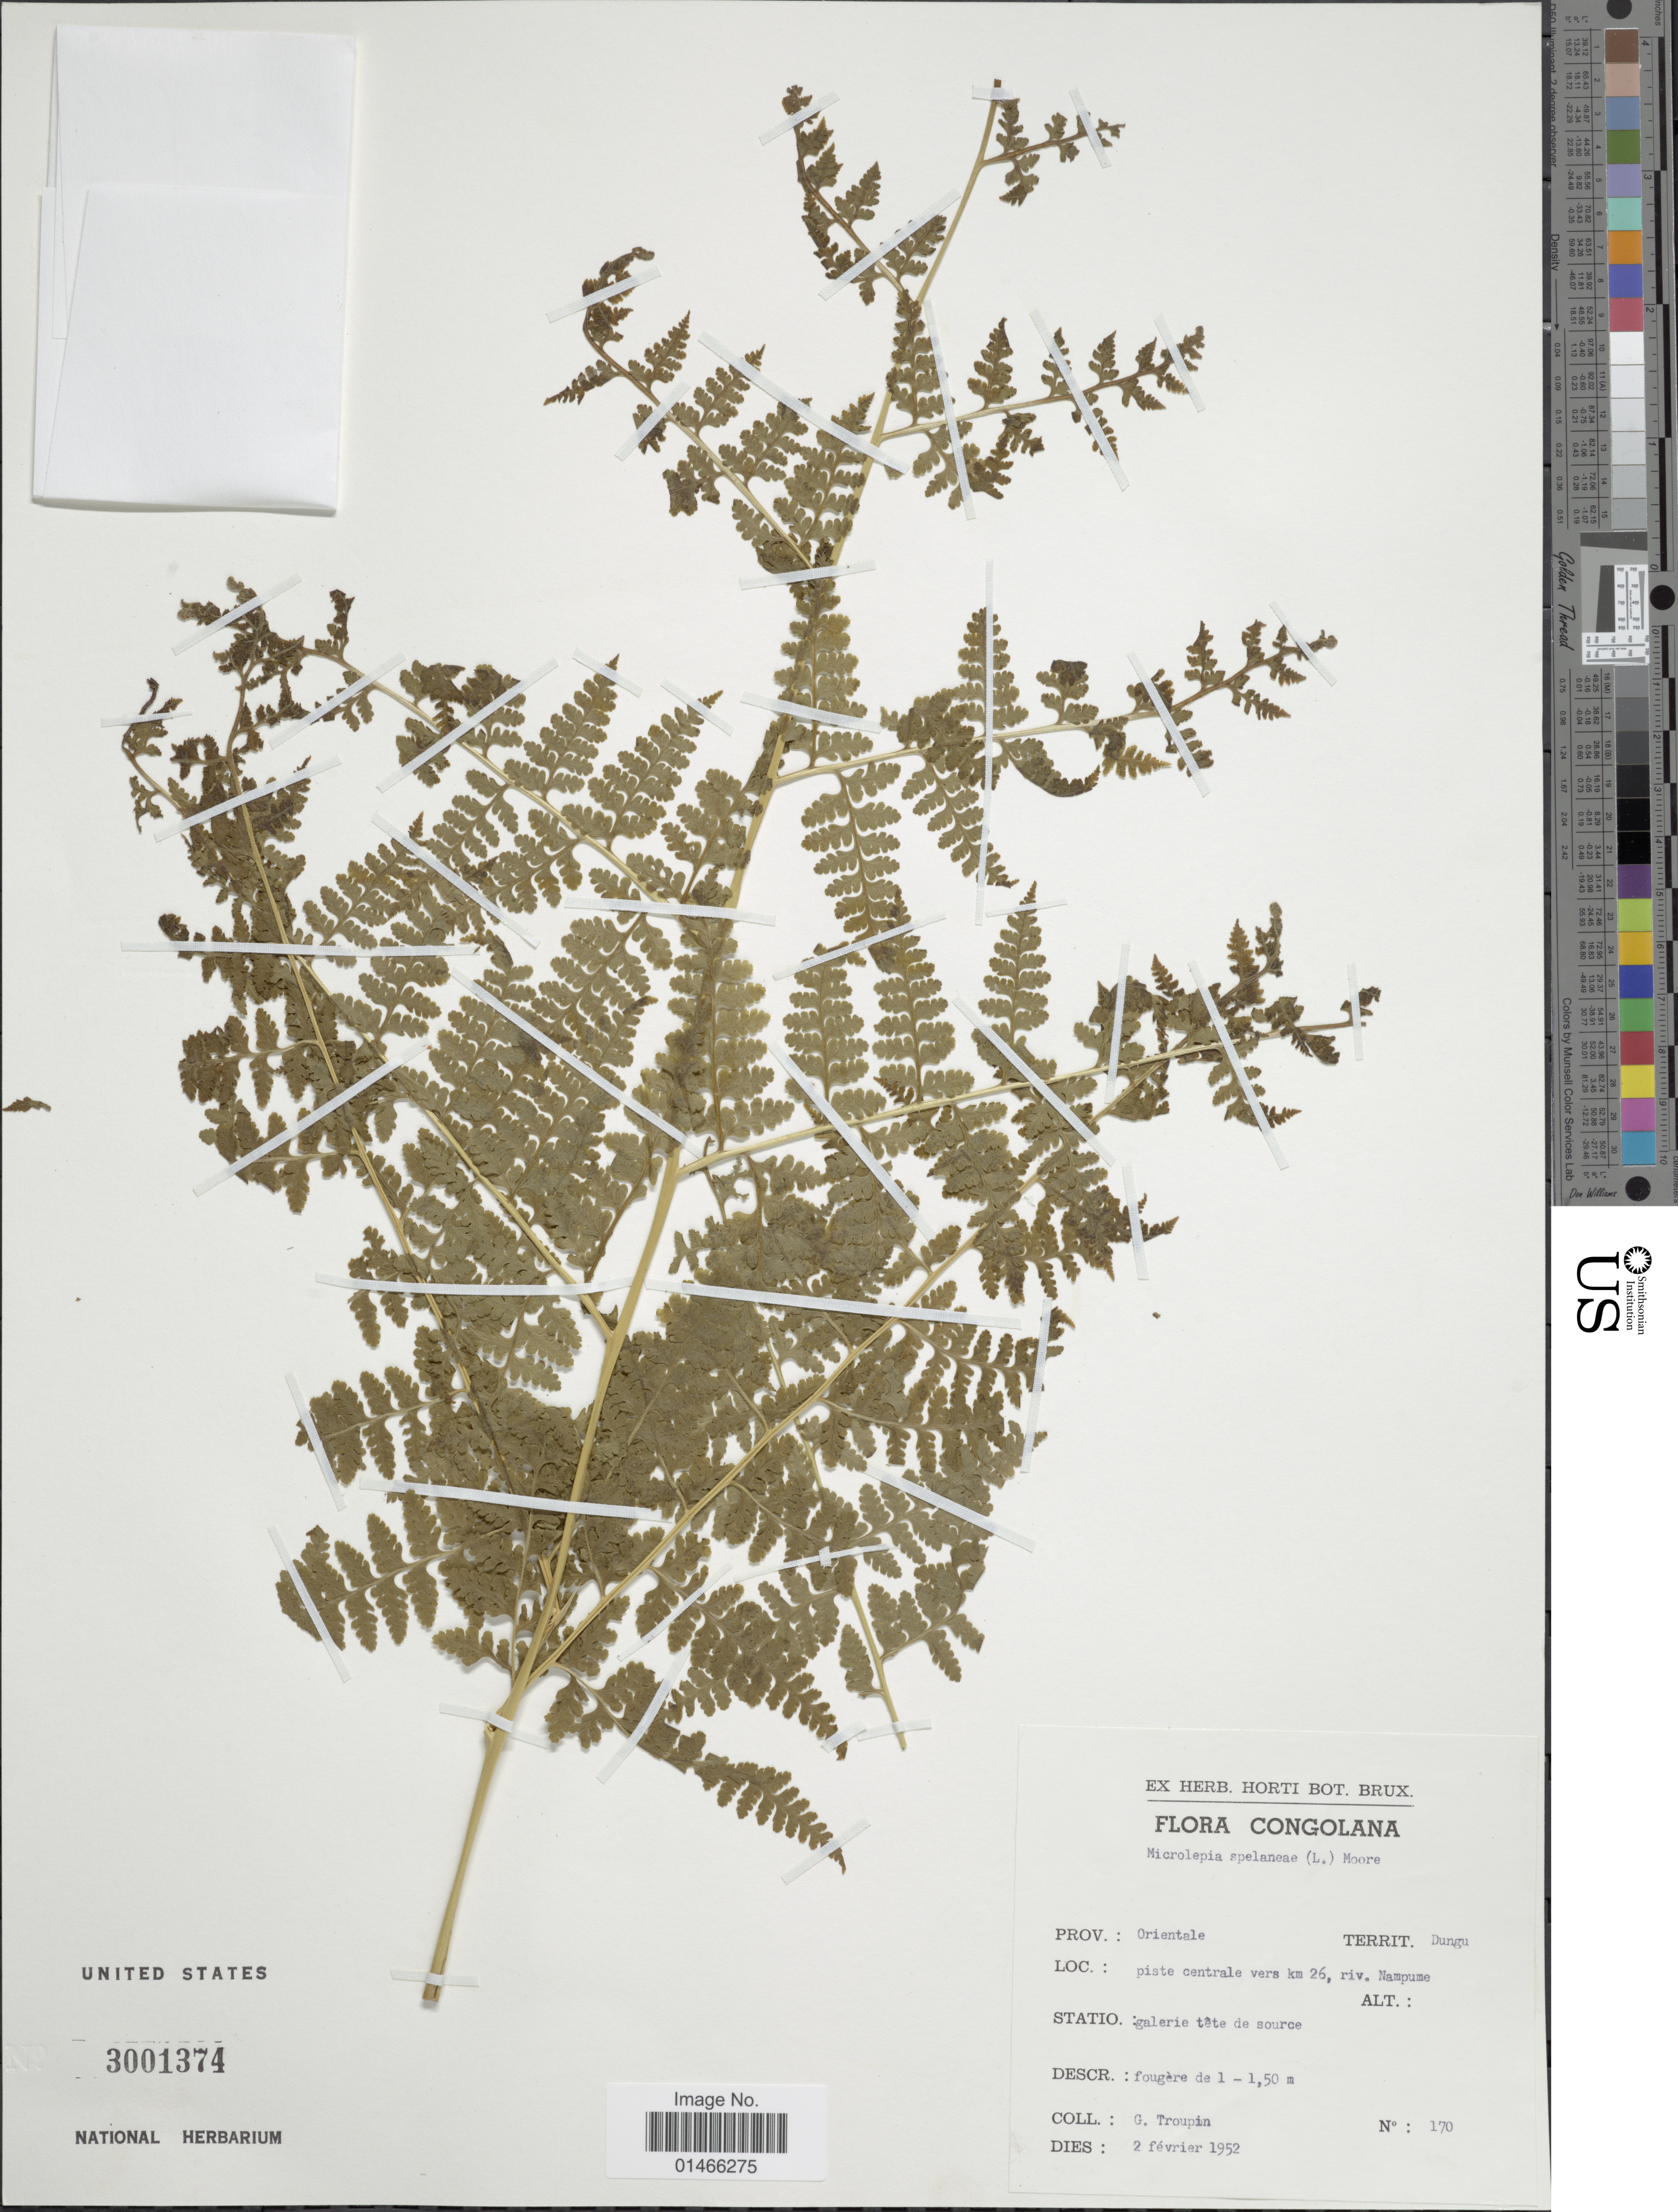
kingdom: Plantae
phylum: Tracheophyta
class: Polypodiopsida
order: Polypodiales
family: Dennstaedtiaceae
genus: Microlepia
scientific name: Microlepia speluncae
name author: (L.) T. Moore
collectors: G. Troupin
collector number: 170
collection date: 1952-02-02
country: Congo, Democratic Republic of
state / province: Haut-Uele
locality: Congolana. Prov.: Orientale. Territ Dungu. Piste centrale vers km 26, riv. Nampume.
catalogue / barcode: US 3001374